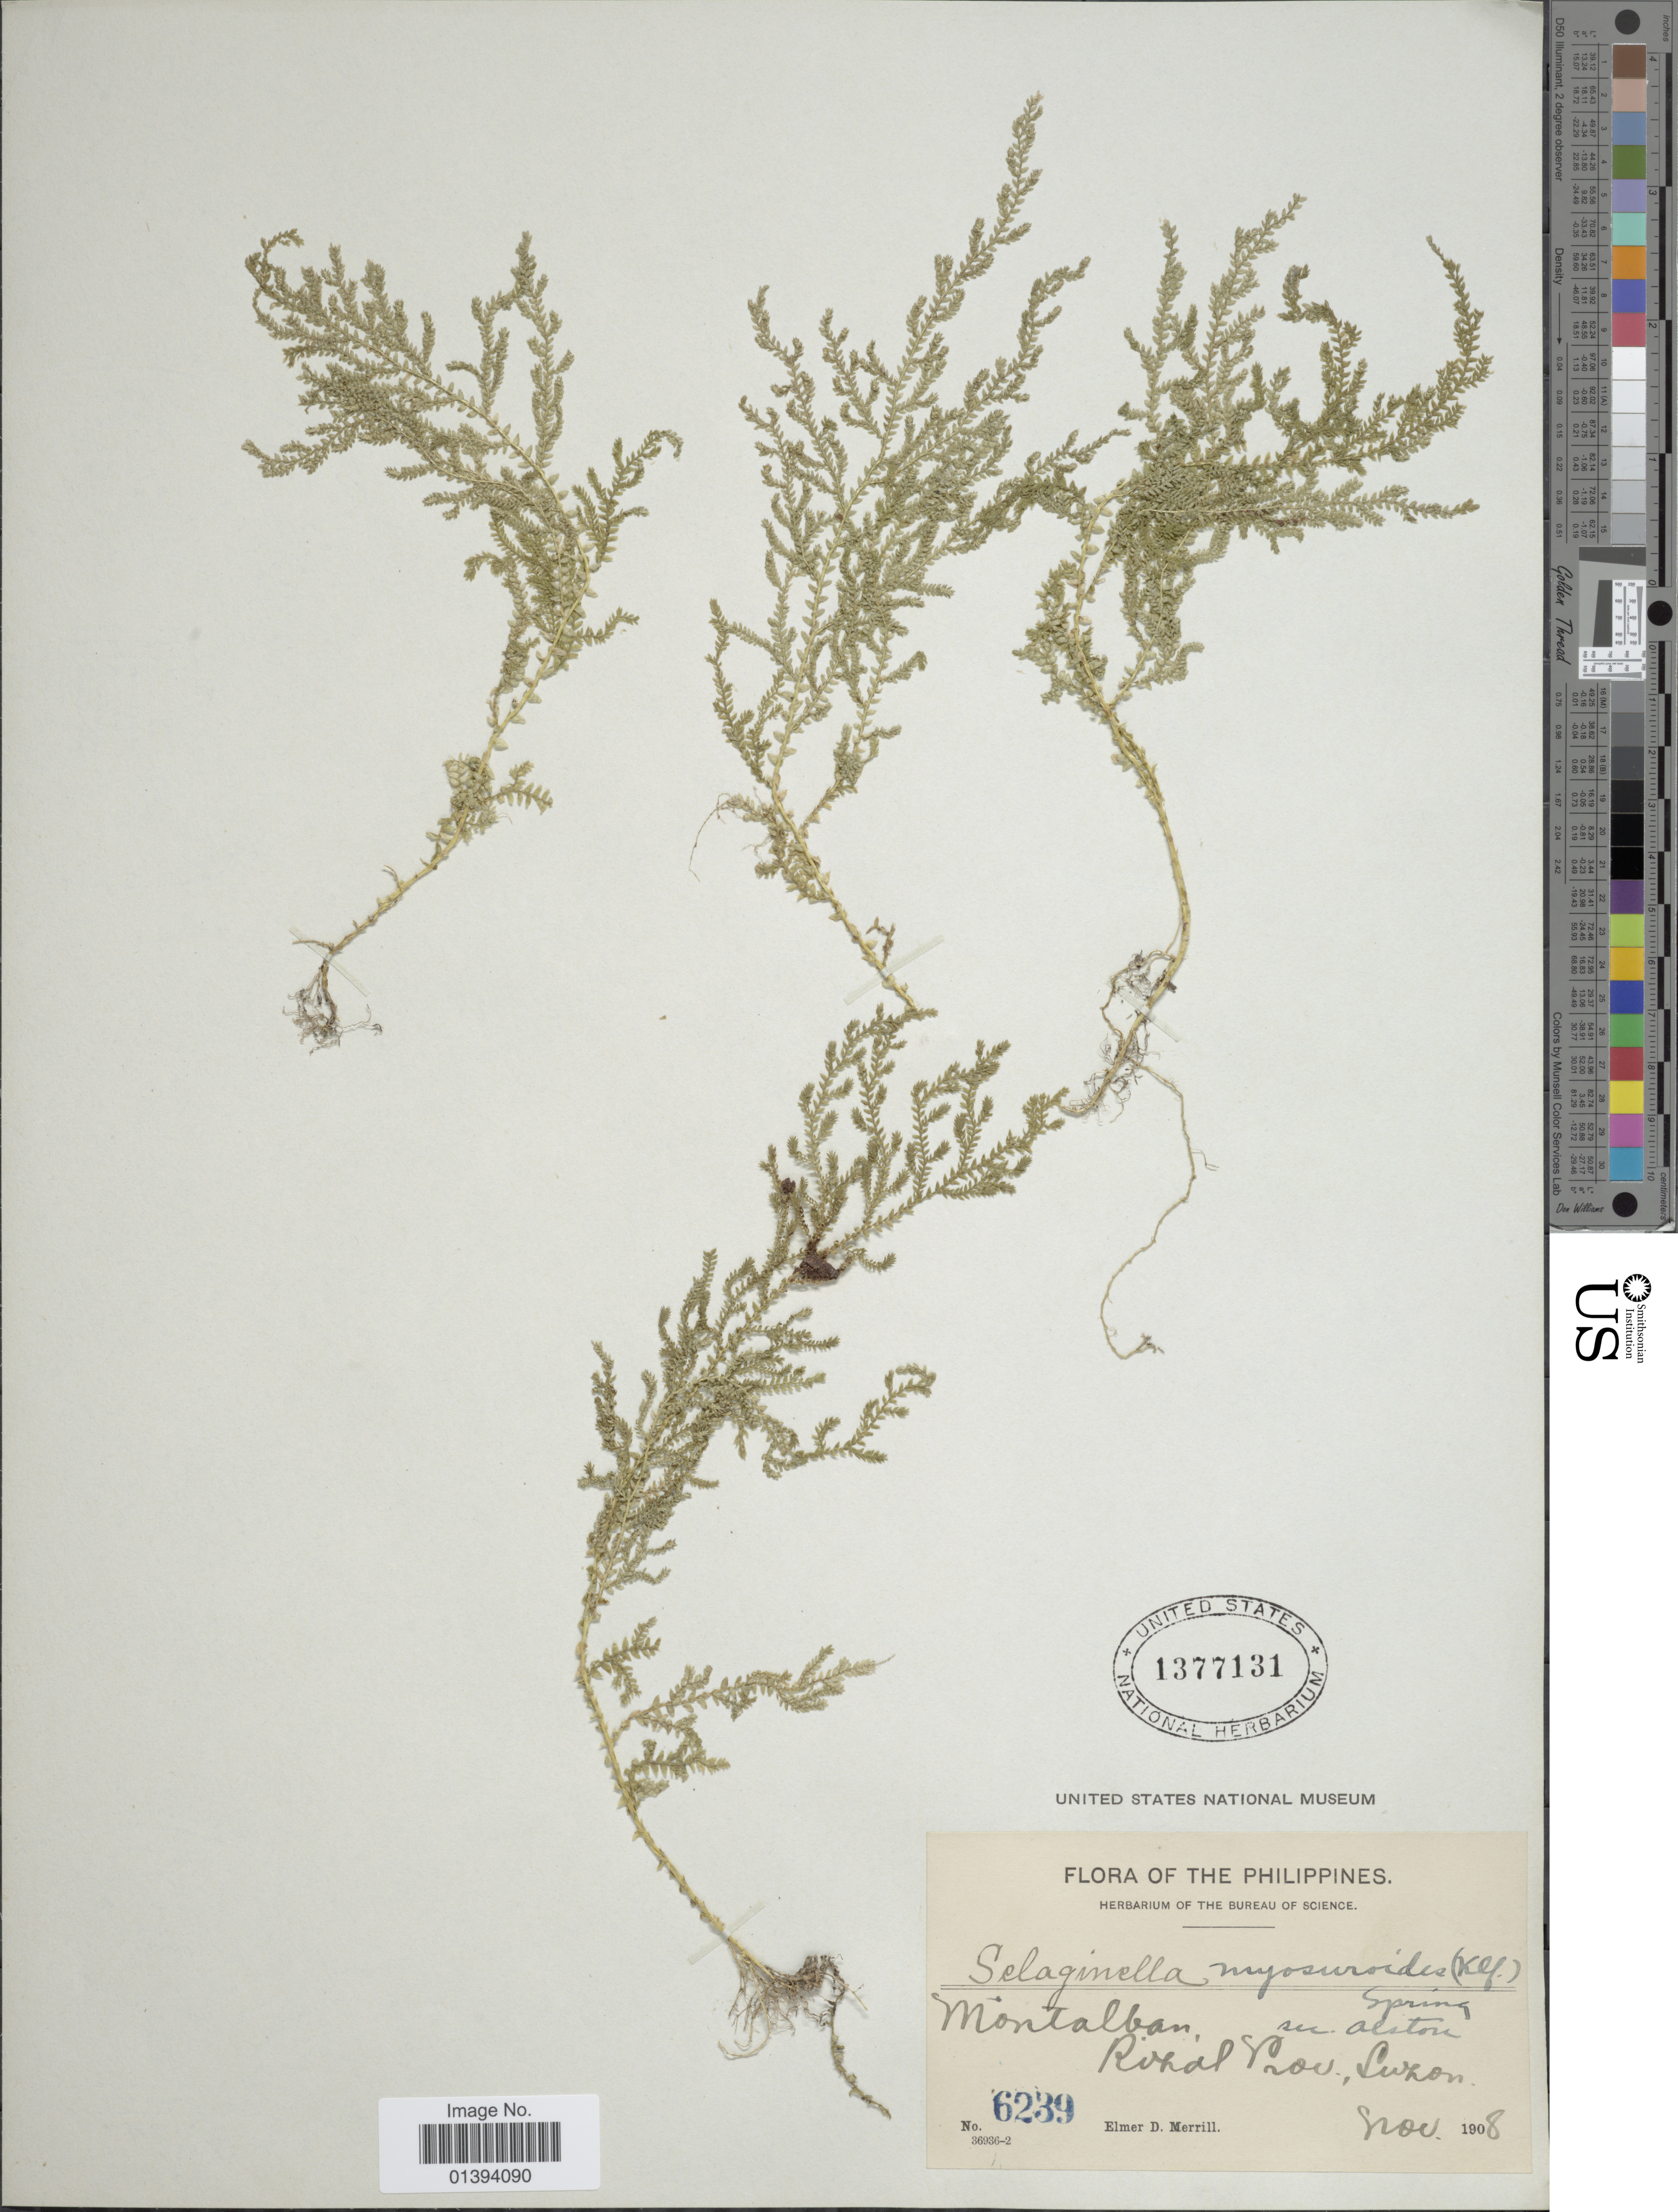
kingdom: Plantae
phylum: Tracheophyta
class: Lycopodiopsida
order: Selaginellales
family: Selaginellaceae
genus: Selaginella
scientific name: Selaginella myosuroides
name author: (Kaulf.) Spring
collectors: E. D. Merrill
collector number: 6239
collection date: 1908-11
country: Philippines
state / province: Central Luzon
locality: Montalban, Rizal Prov. Luzon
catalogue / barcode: US 1377131